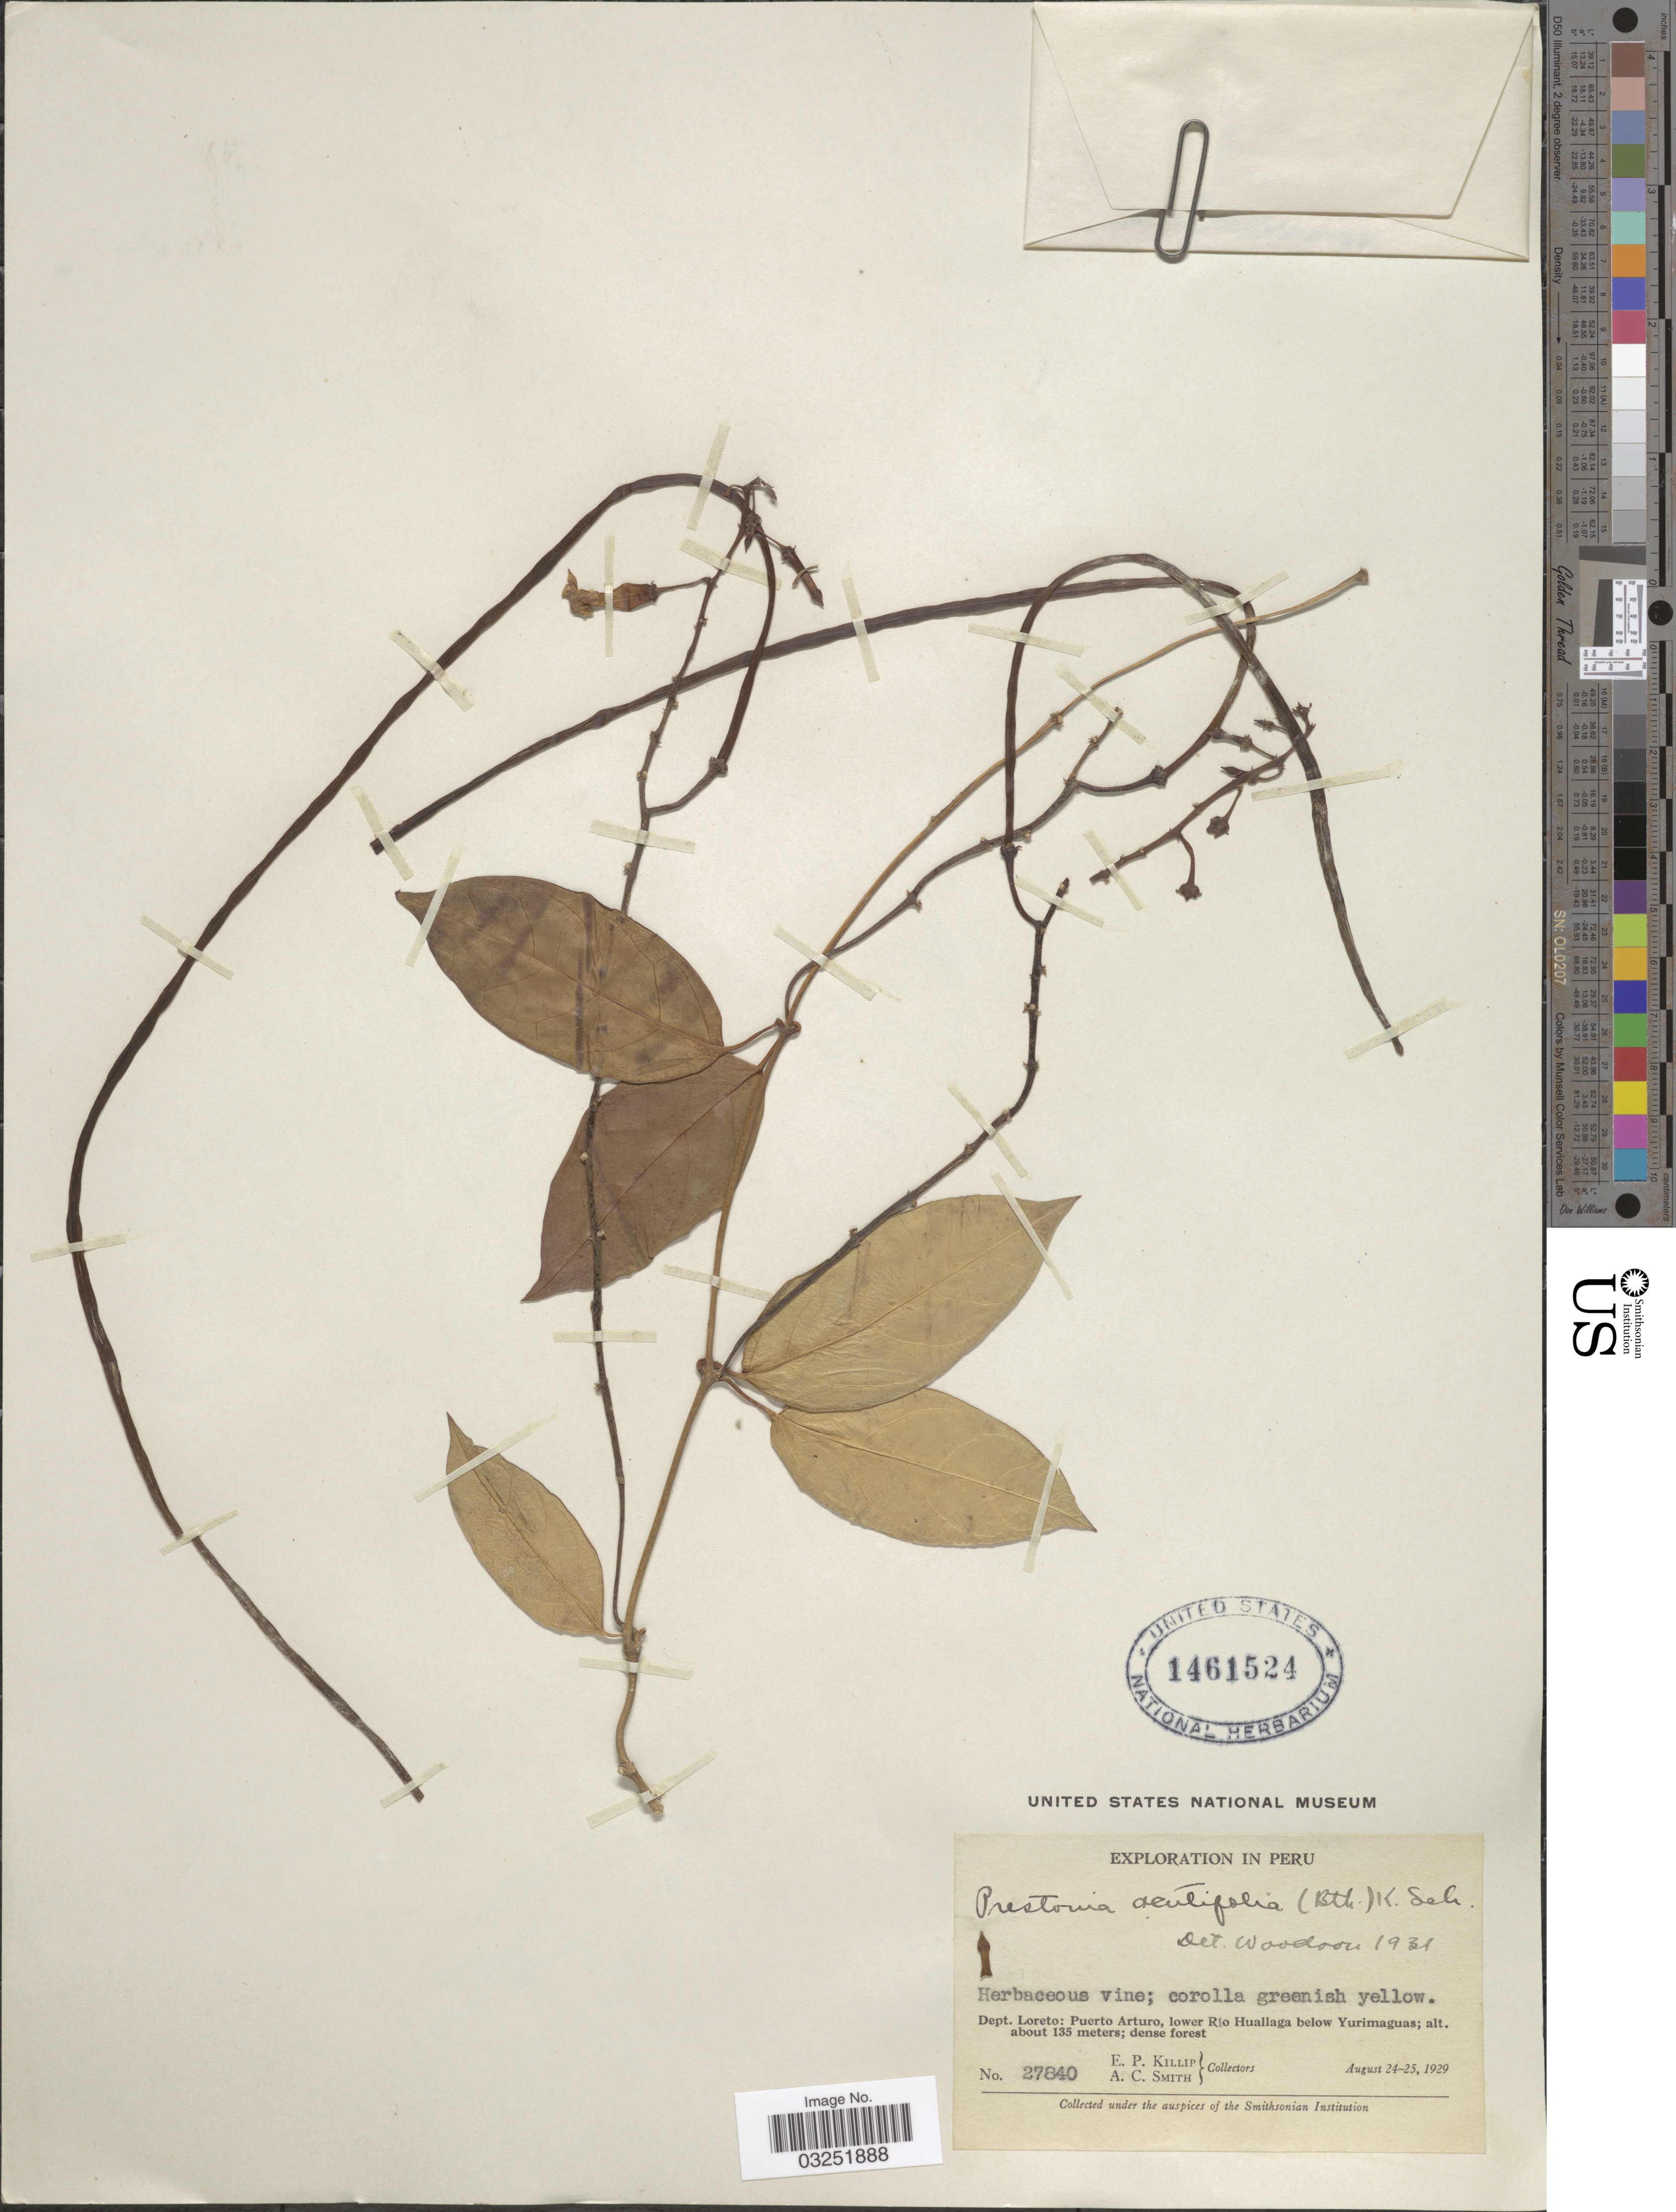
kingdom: Plantae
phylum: Tracheophyta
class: Magnoliopsida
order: Gentianales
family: Apocynaceae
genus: Prestonia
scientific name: Prestonia acutifolia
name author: (Benth. & Müll. Arg.) K. Schum.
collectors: E. P. Killip & A. C. Smith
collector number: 27840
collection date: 1929-08-24/1929-08-25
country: Peru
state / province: Loreto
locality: Dept. Loreto: Puerto Arturo, lower Rio Huallaga below Yurimaguas.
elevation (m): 135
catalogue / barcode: US 1461524